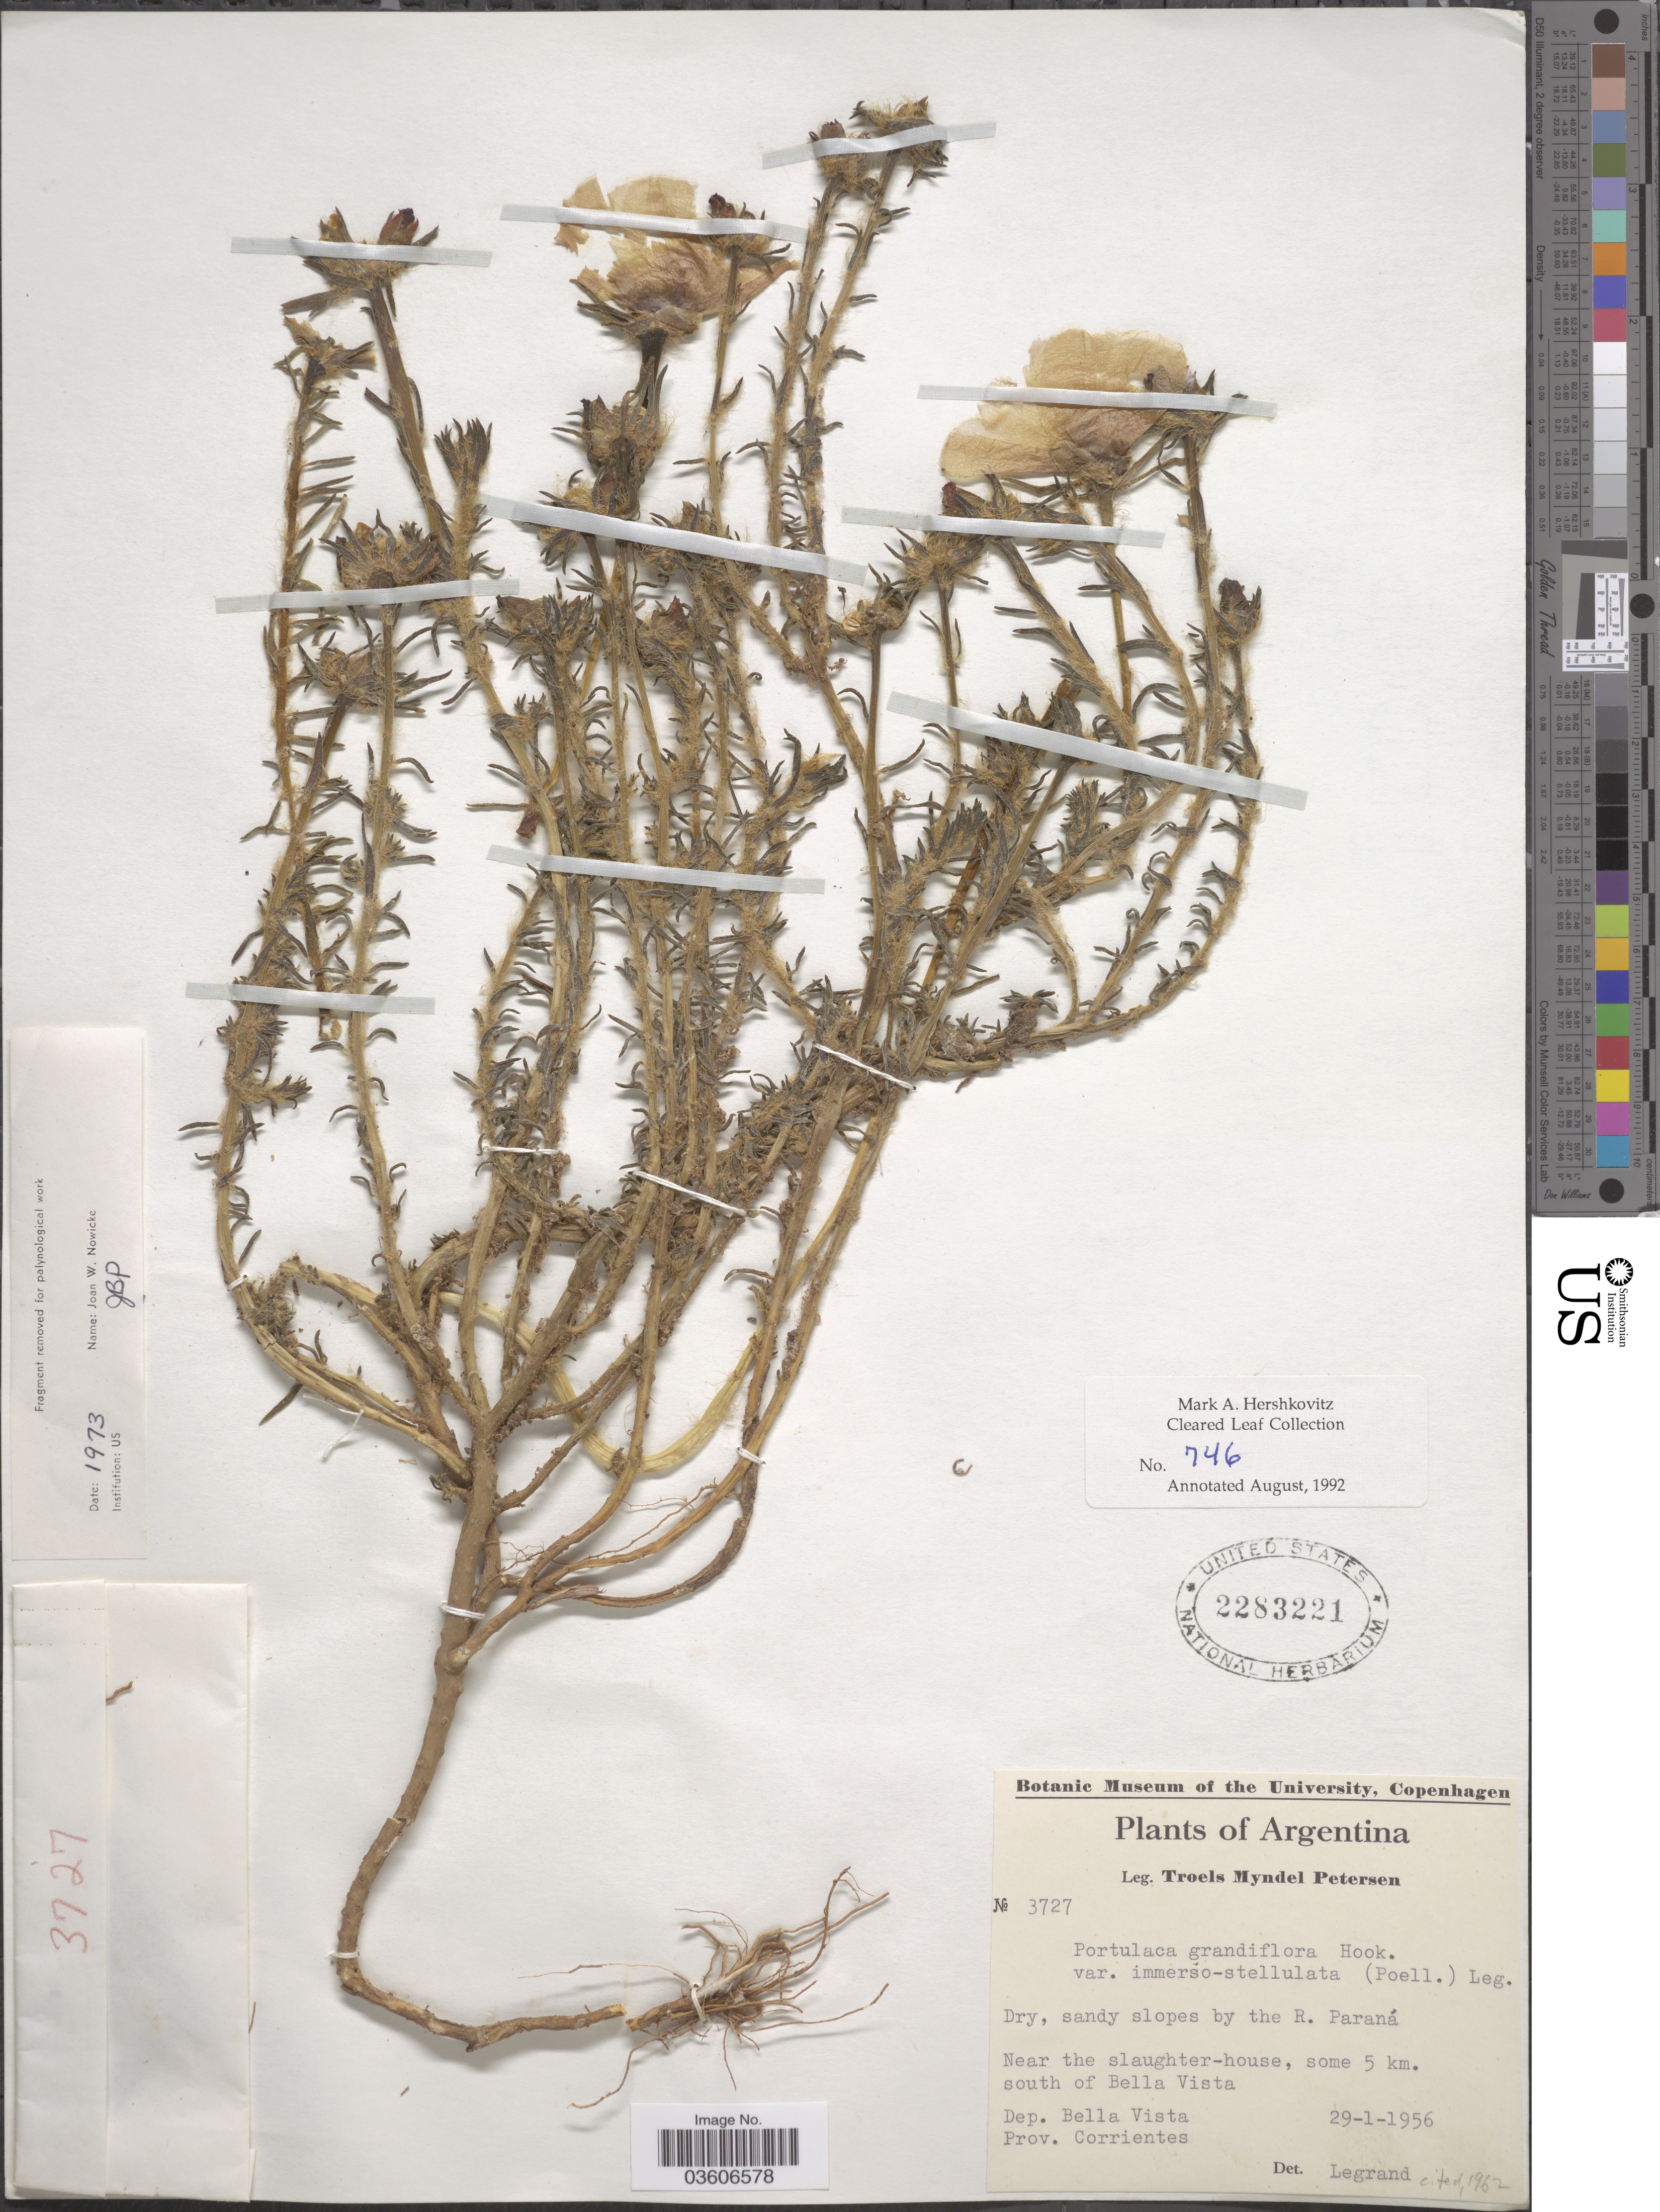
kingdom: Plantae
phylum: Tracheophyta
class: Magnoliopsida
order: Caryophyllales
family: Portulacaceae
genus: Portulaca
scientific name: Portulaca grandiflora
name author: Hook.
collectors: T. M. Petersen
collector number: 3727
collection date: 1956-01-29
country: Argentina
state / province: Corrientes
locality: Dry, sandy slopes by the R. Paraná. Near the slaughter-house, some 5 km. south of Bella Vista. Dep. Bella Vista.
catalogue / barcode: US 2283221